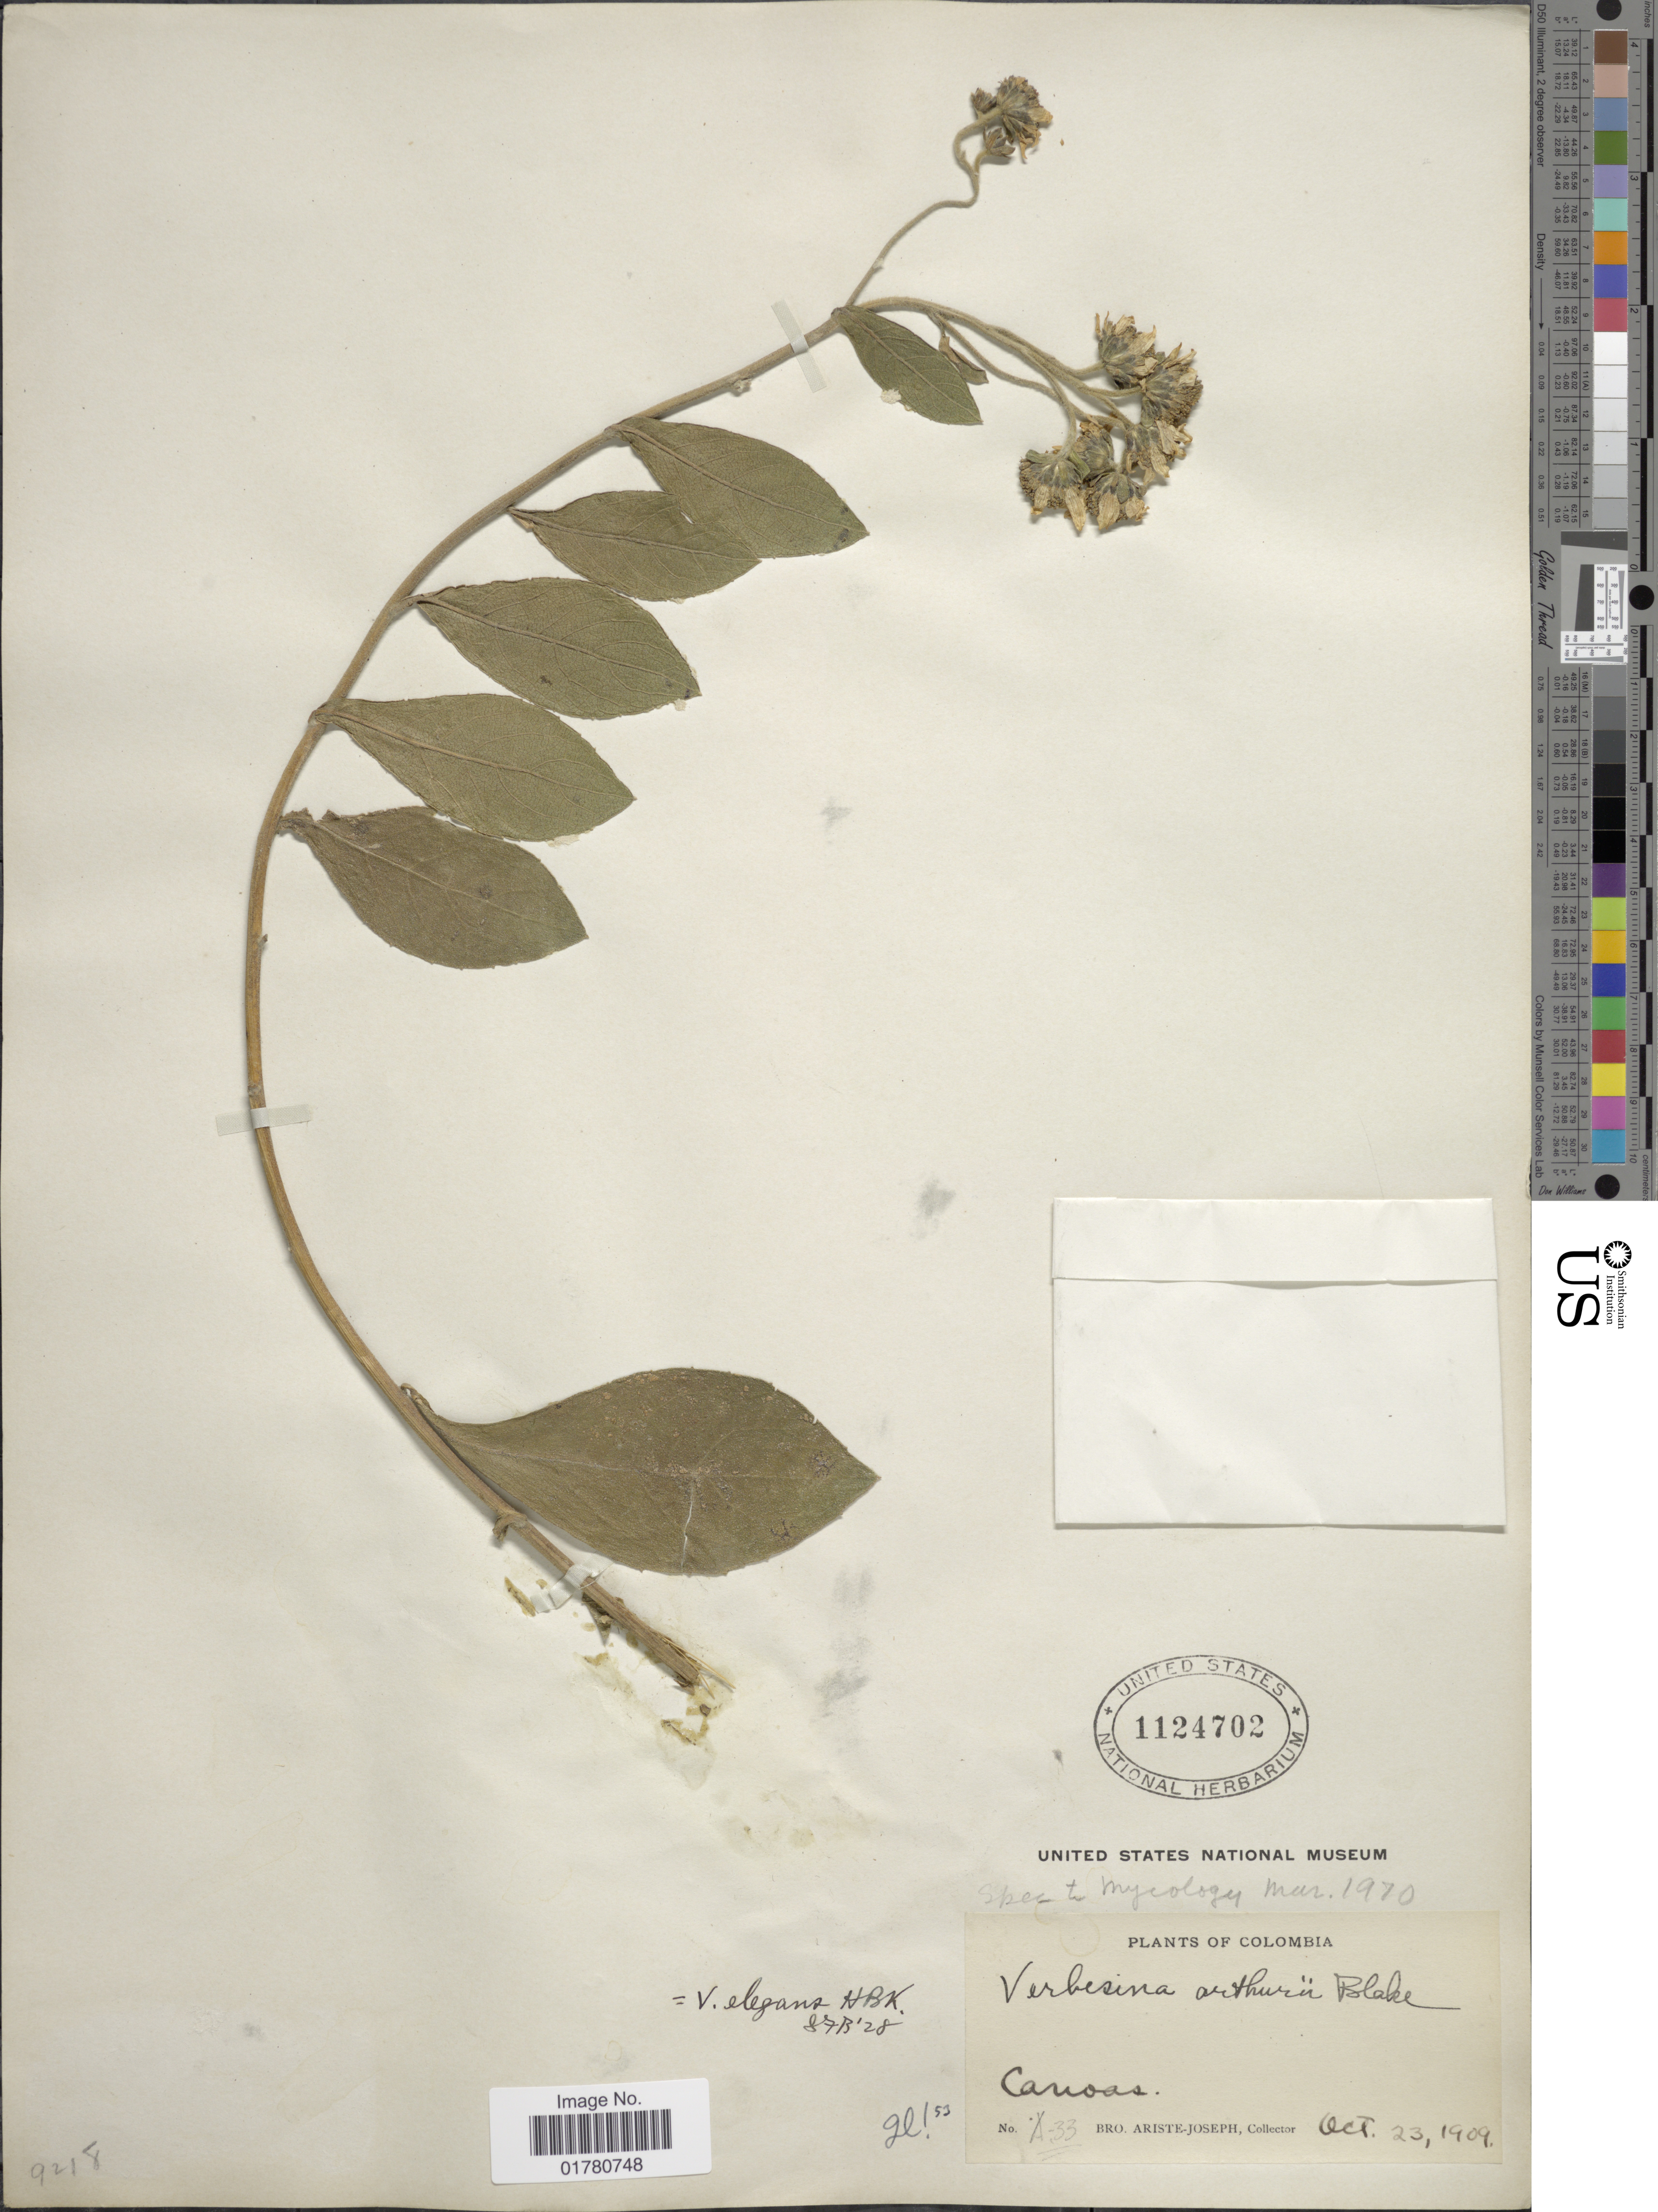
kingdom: Plantae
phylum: Tracheophyta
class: Magnoliopsida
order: Asterales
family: Asteraceae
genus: Verbesina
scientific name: Verbesina elegans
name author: Kunth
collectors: Bro. Ariste-Joseph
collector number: A33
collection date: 1909-10-23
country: Colombia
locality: Canoas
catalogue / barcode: US 1124702